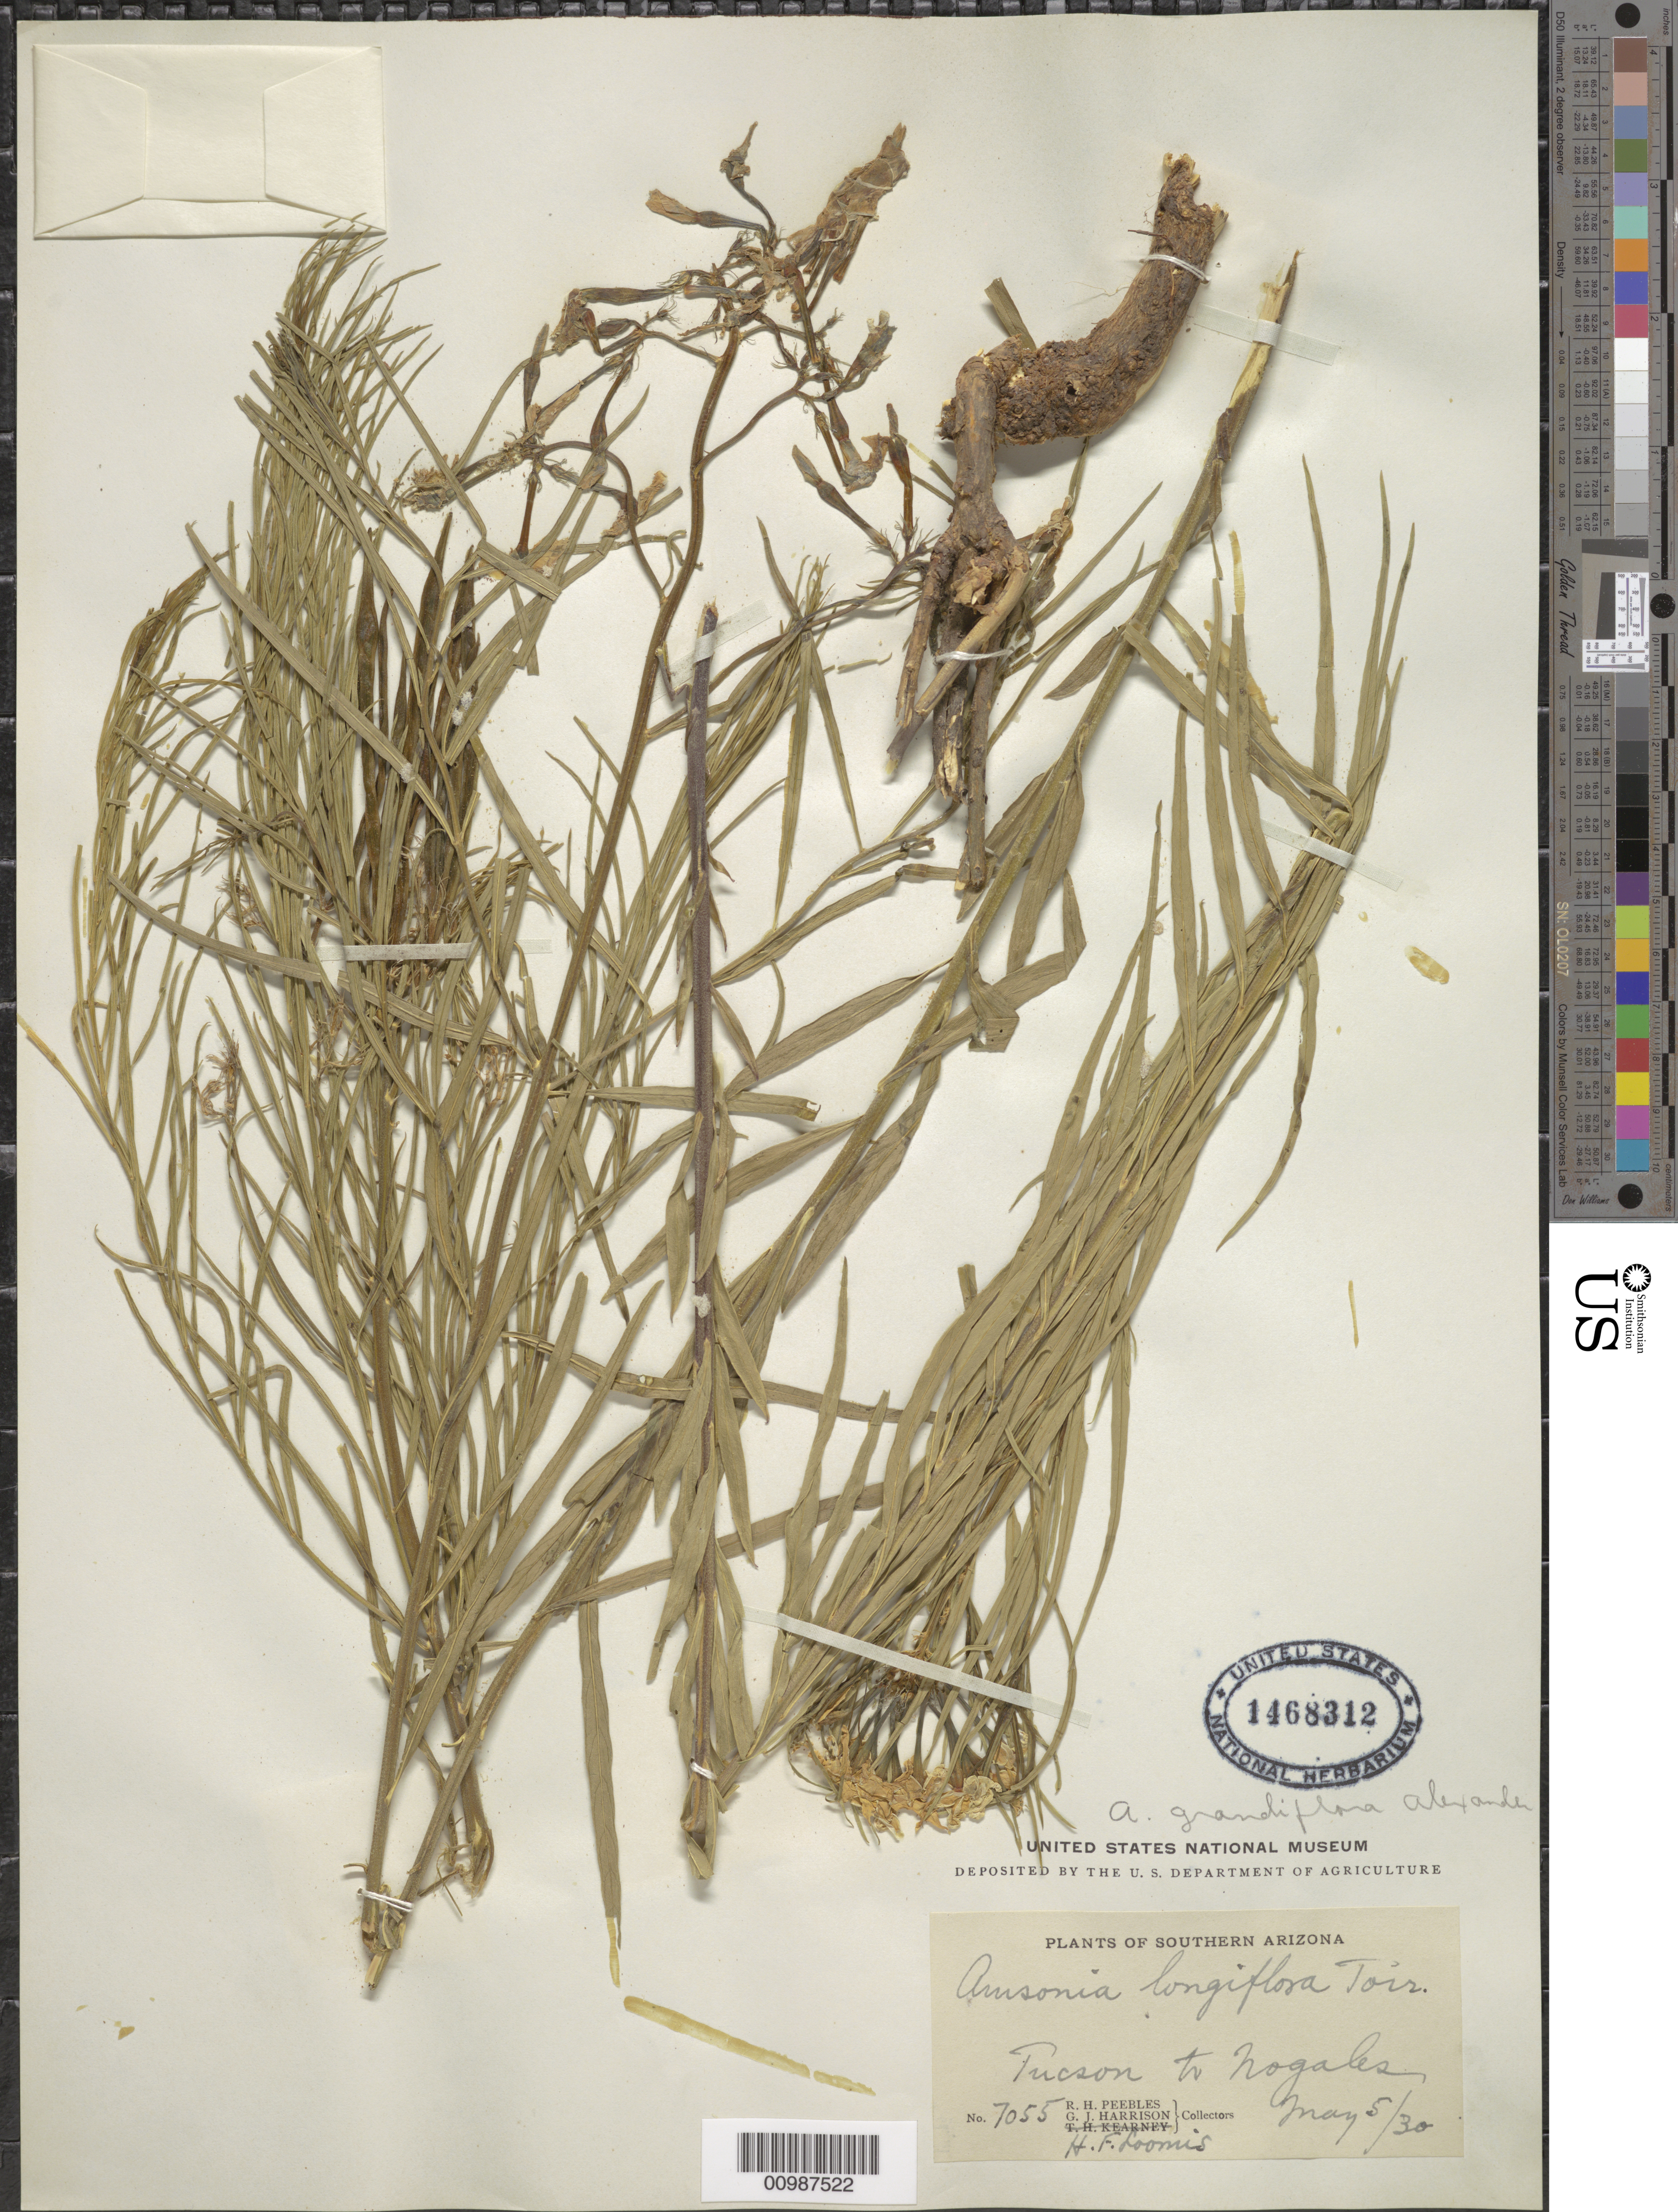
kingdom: Plantae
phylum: Tracheophyta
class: Magnoliopsida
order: Gentianales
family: Apocynaceae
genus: Amsonia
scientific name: Amsonia grandiflora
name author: Alexander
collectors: R. H. Peebles & G. J. Harrison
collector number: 7055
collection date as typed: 05 May 1930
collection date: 1930-05-05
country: United States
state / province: Arizona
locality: Tucson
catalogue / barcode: US 1468312